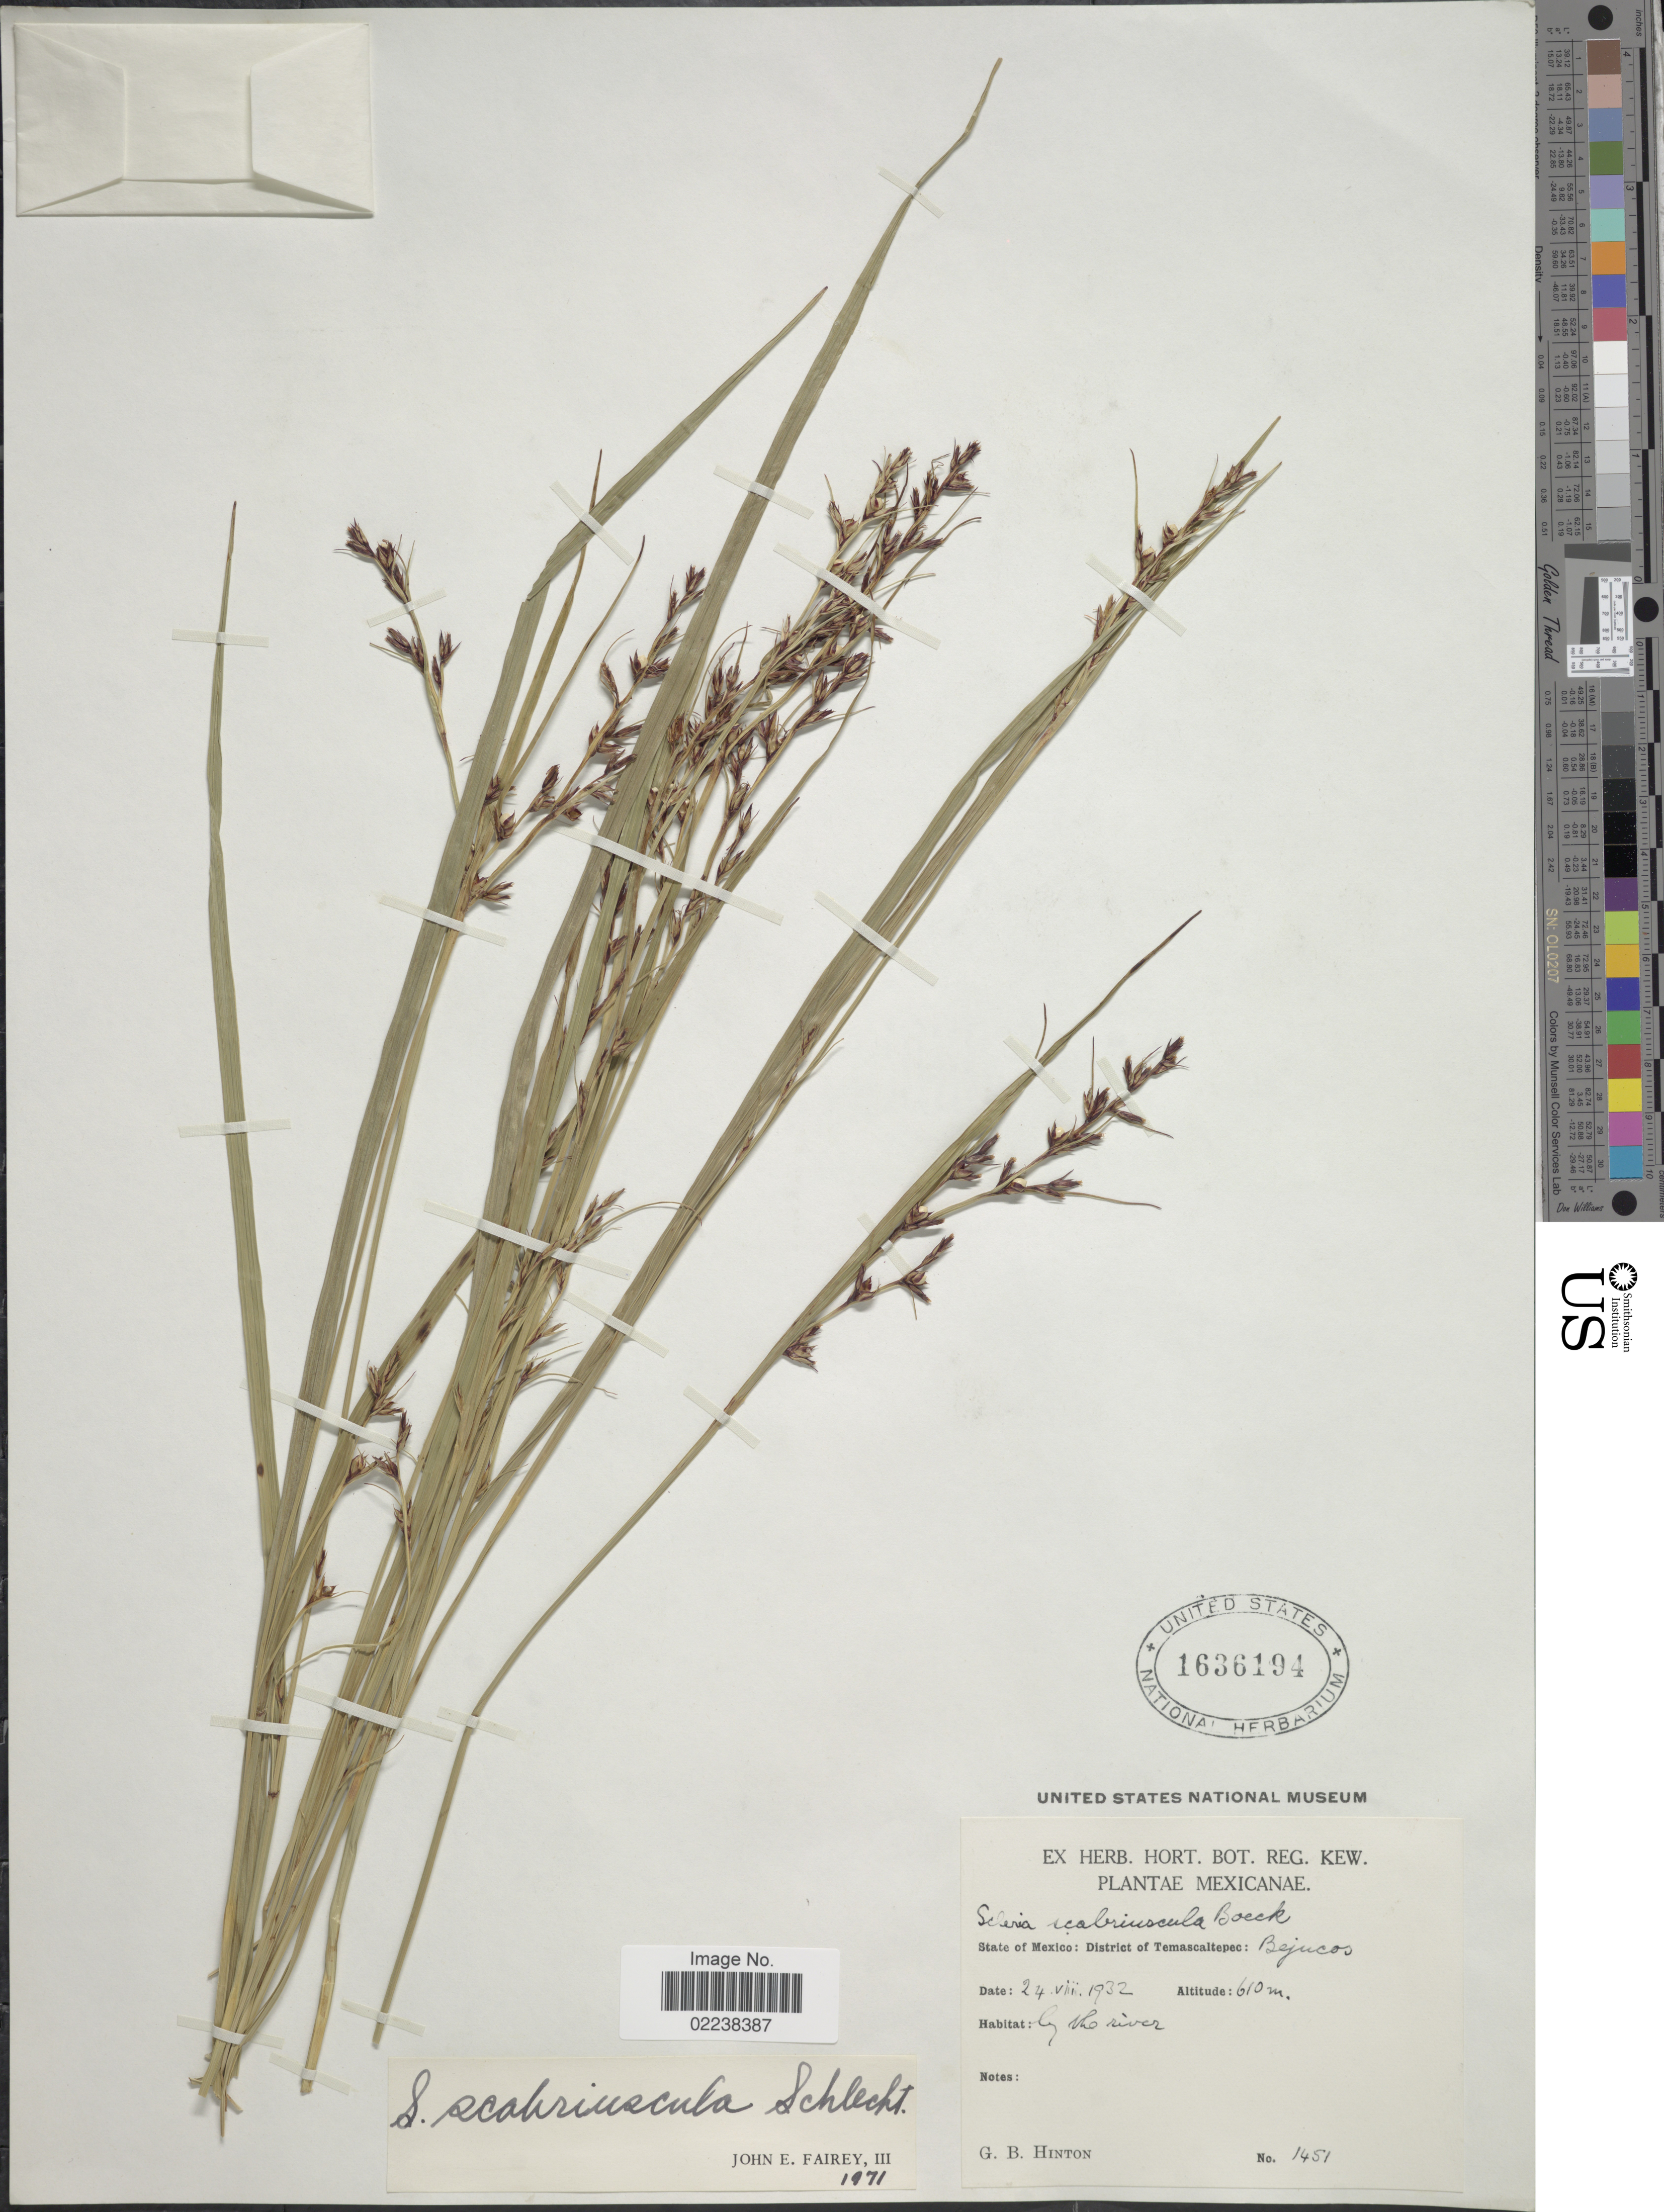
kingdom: Plantae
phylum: Tracheophyta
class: Liliopsida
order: Poales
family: Cyperaceae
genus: Scleria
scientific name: Scleria scabriuscula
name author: Schltdl.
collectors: G. B. Hinton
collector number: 1451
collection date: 1932-07-24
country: Mexico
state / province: México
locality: State of Mexico: District of Temascaltepec: Bejucos.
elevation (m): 610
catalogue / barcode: US 1636194